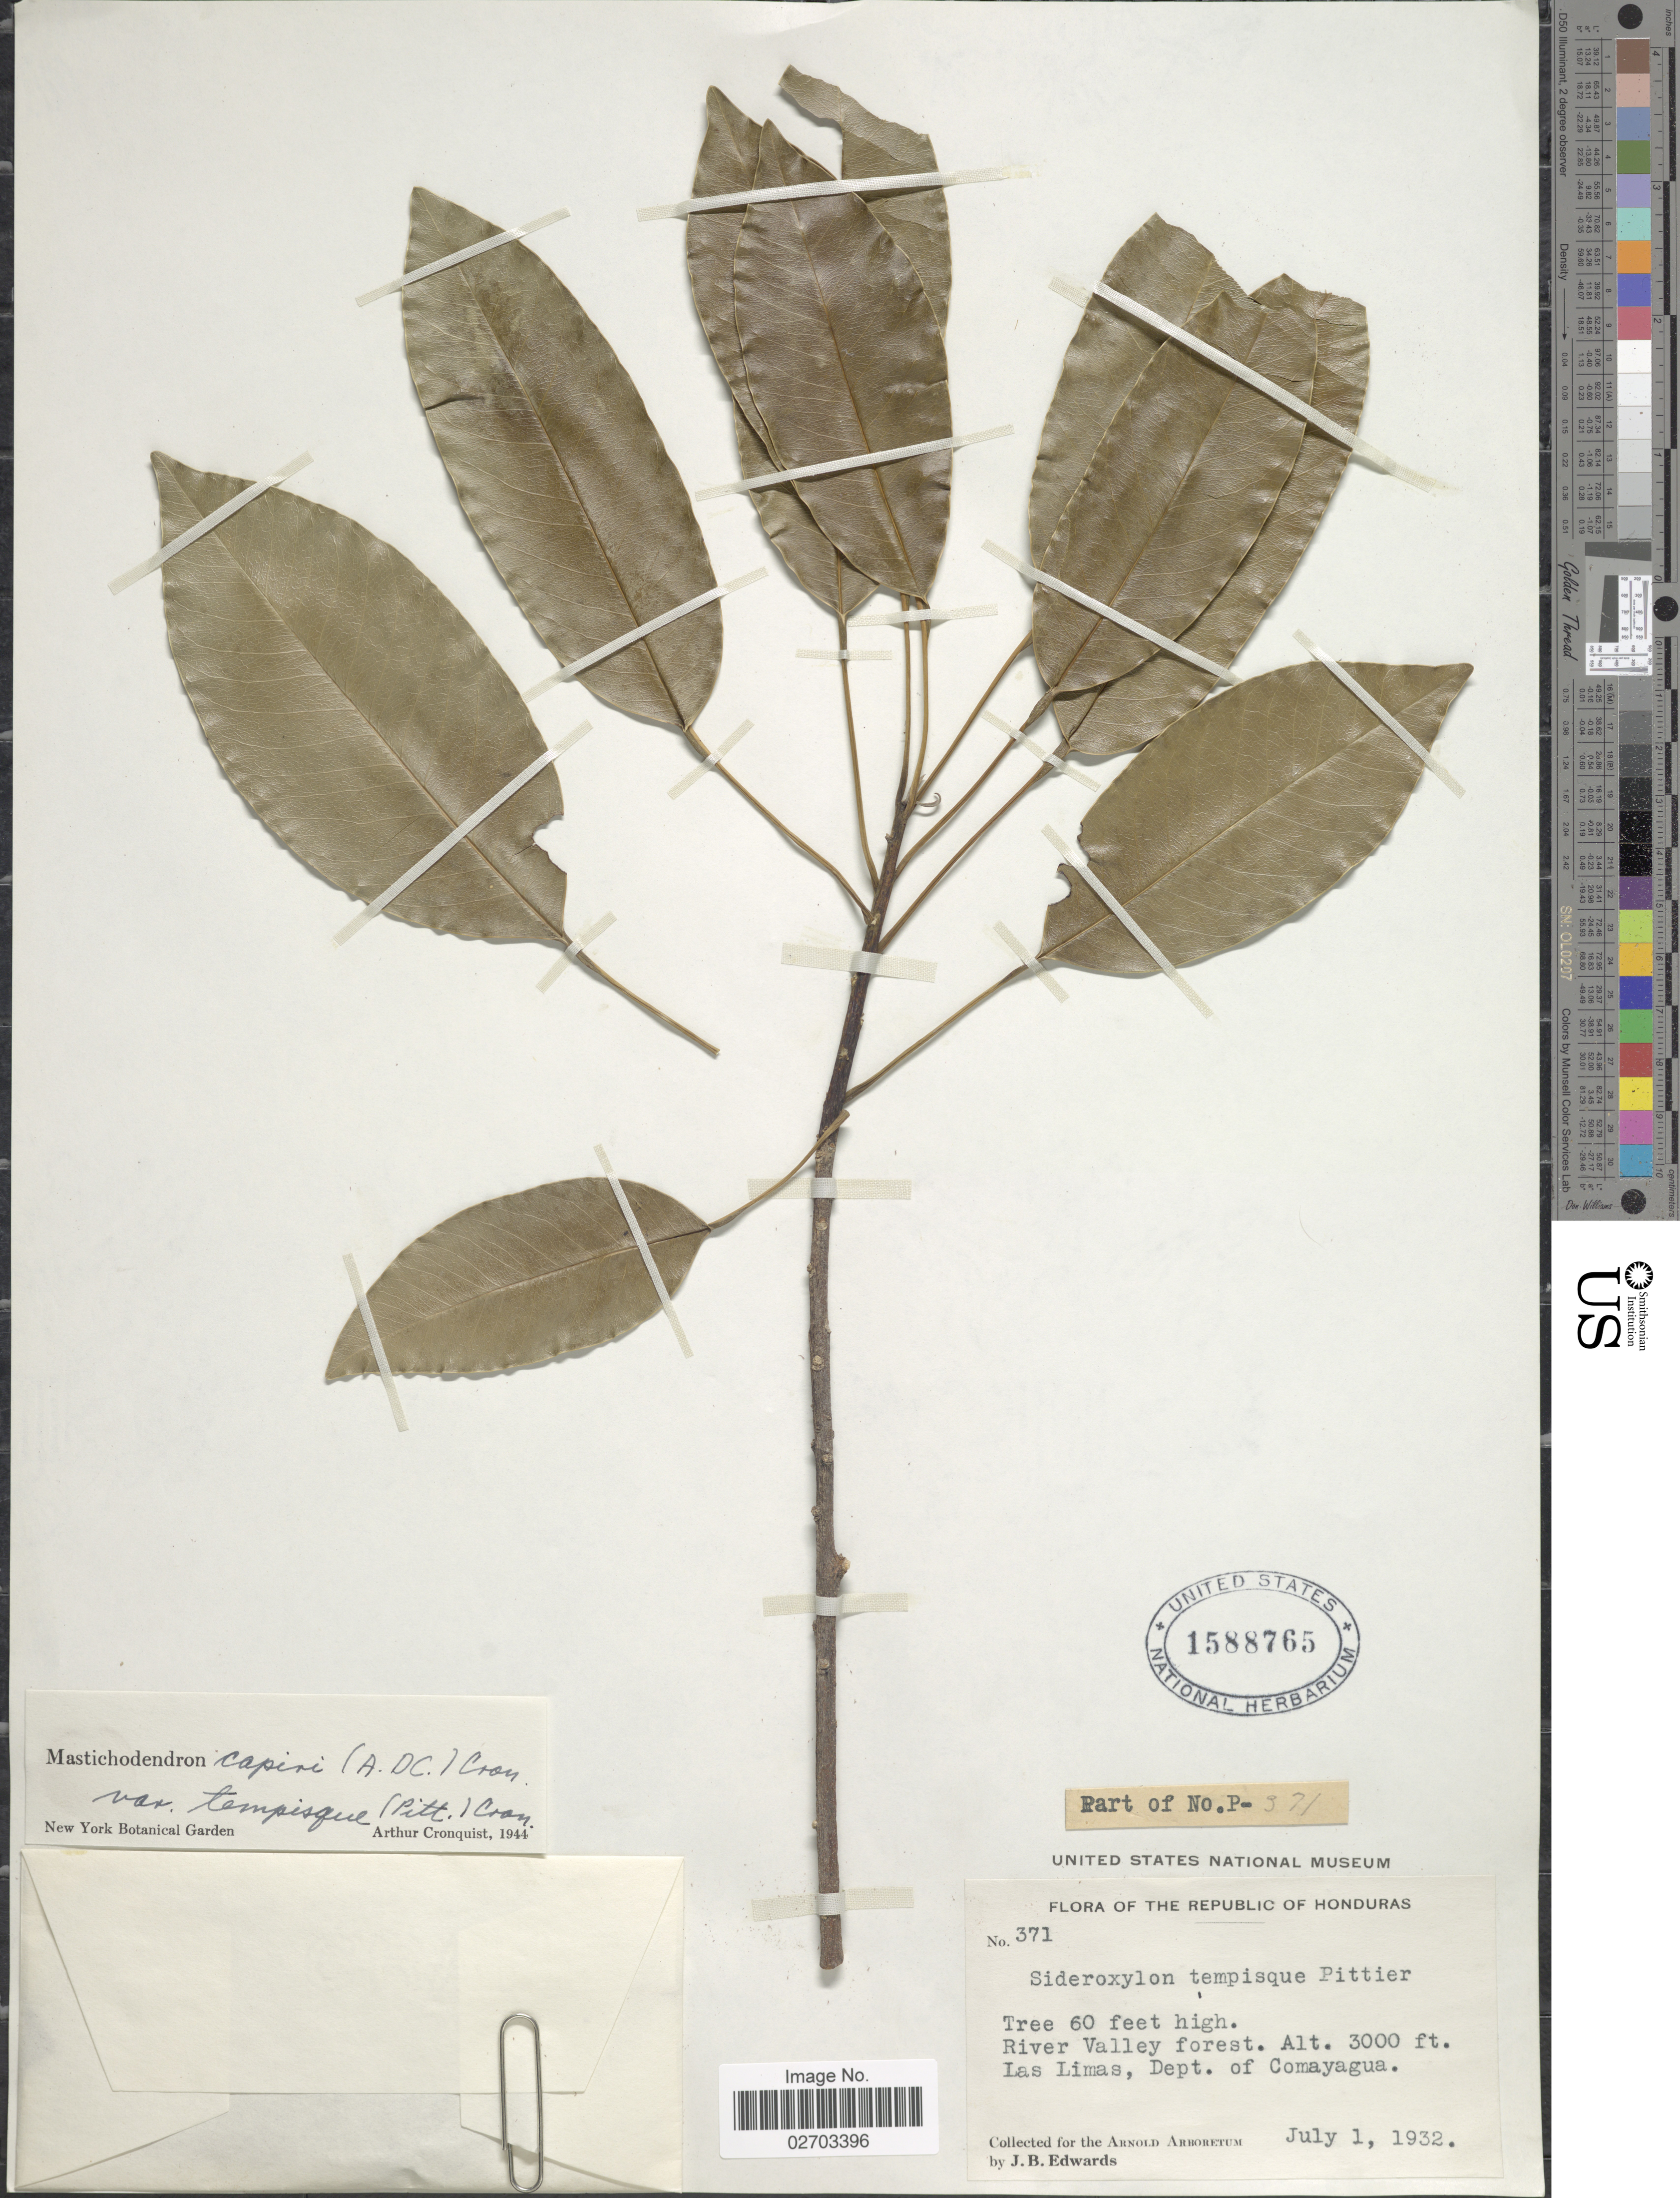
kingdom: Plantae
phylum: Tracheophyta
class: Magnoliopsida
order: Ericales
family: Sapotaceae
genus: Sideroxylon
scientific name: Sideroxylon capiri subsp. tempisque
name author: (Pittier) T.D. Penn.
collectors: J. B. Edwards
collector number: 371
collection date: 1932-07-01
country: Honduras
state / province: Comayagua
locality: River Valley forest, Las Limas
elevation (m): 914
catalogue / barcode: US 1588765